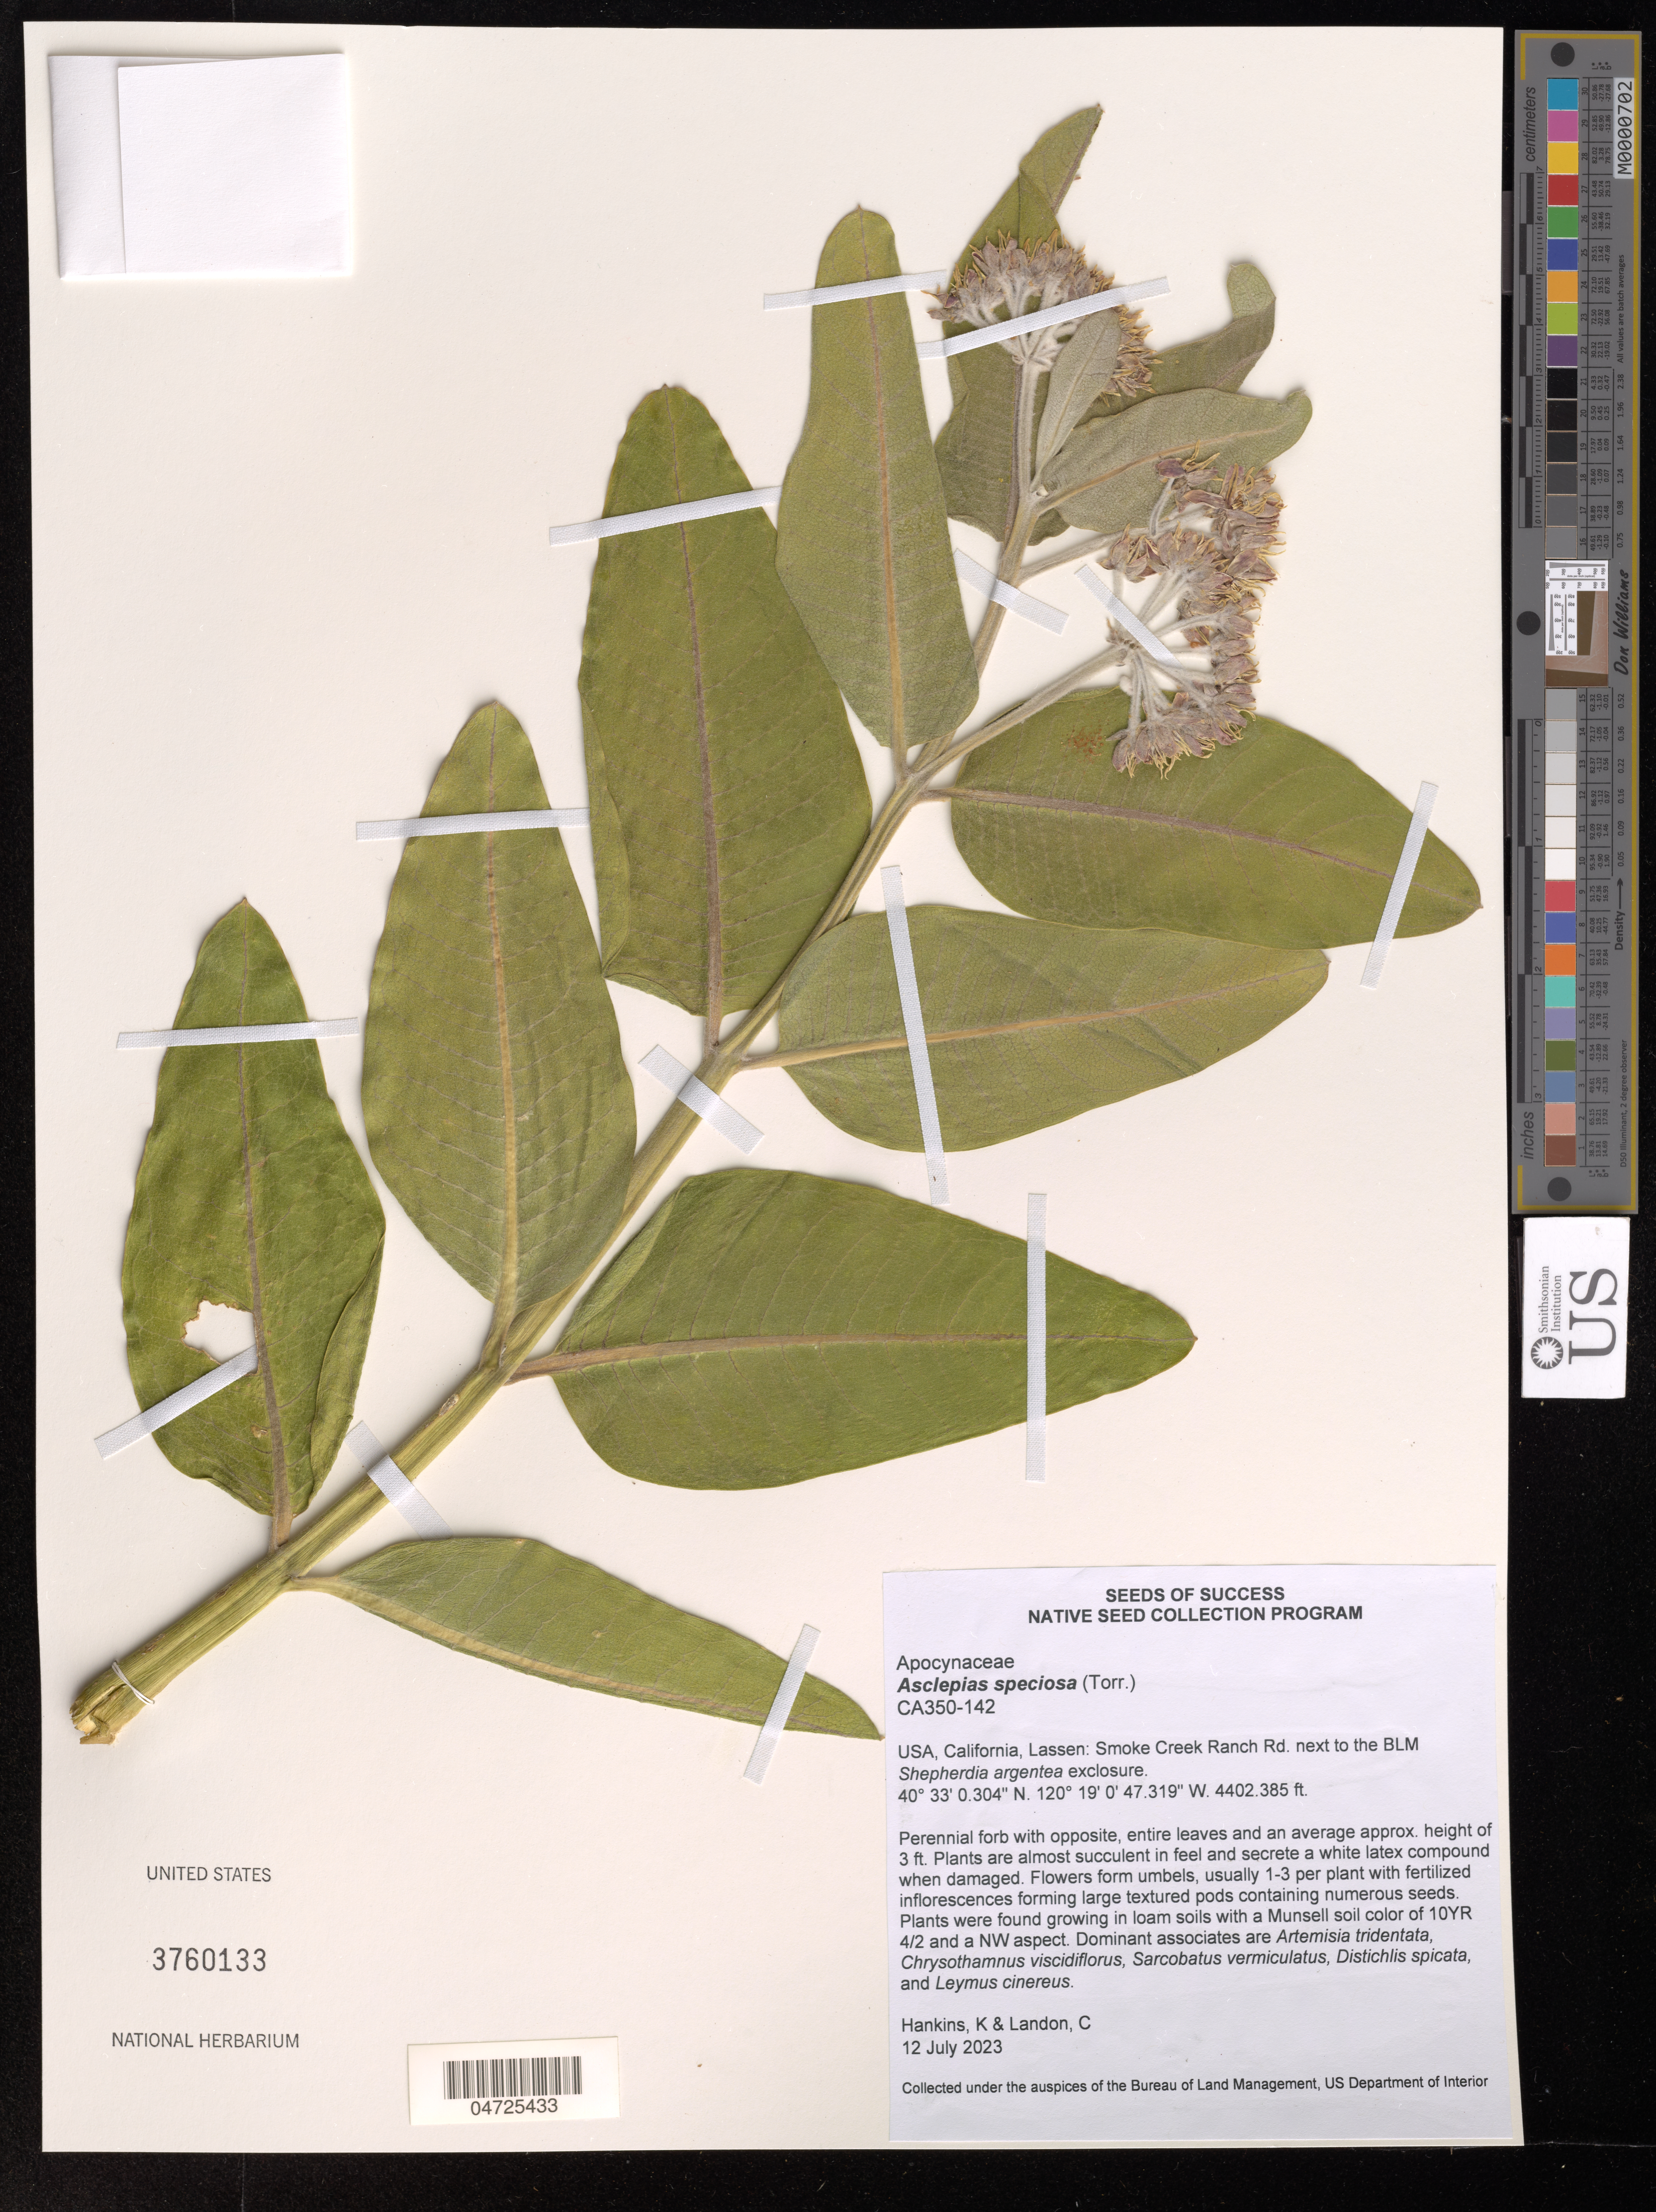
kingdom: Plantae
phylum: Tracheophyta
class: Magnoliopsida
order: Gentianales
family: Apocynaceae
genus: Asclepias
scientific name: Asclepias speciosa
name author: Torr.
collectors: K. Hankins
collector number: CA350-142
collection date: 2023-07-12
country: United States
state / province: California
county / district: Lassen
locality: Lassen: Smoke Creek Ranch Rd. next to the BLM.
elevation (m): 1341.85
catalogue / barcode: US 3760133